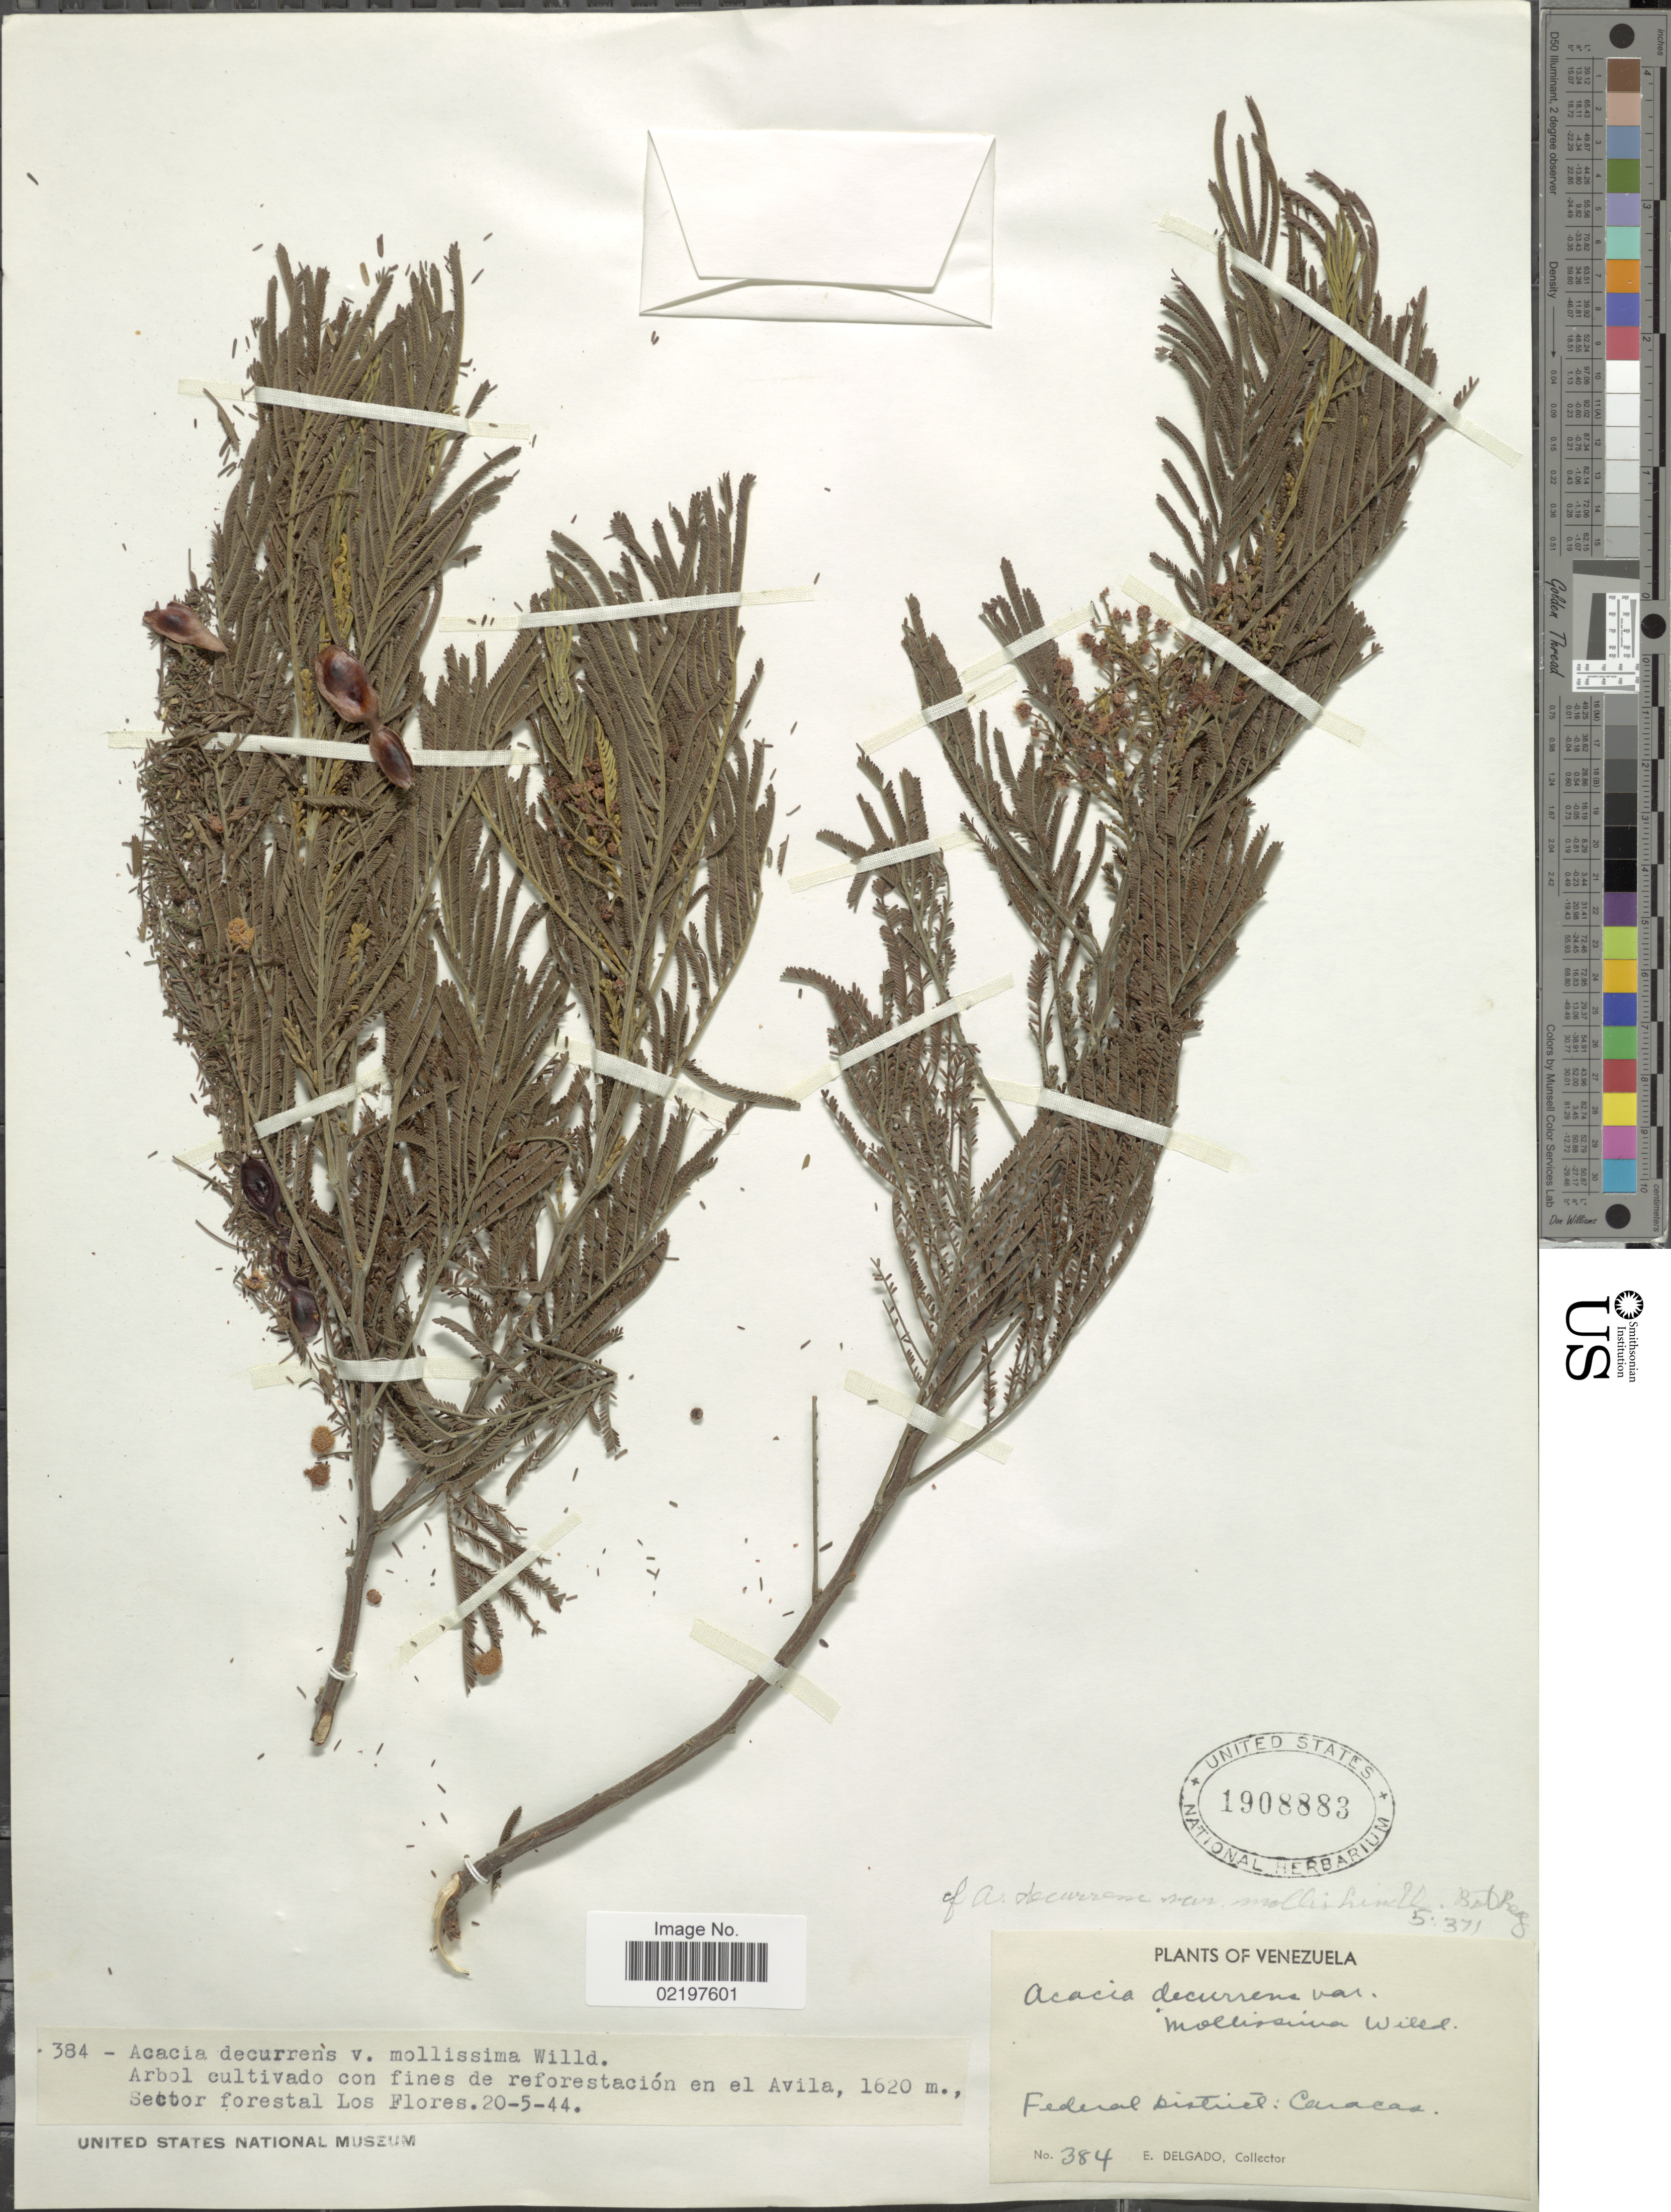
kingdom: Plantae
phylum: Tracheophyta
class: Magnoliopsida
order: Fabales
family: Fabaceae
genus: Acacia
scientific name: Acacia decurrens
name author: (J.C. Wendl.) Willd.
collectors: E. Delgado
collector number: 384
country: Venezuela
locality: Federal District: Caracas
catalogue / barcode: US 1908883